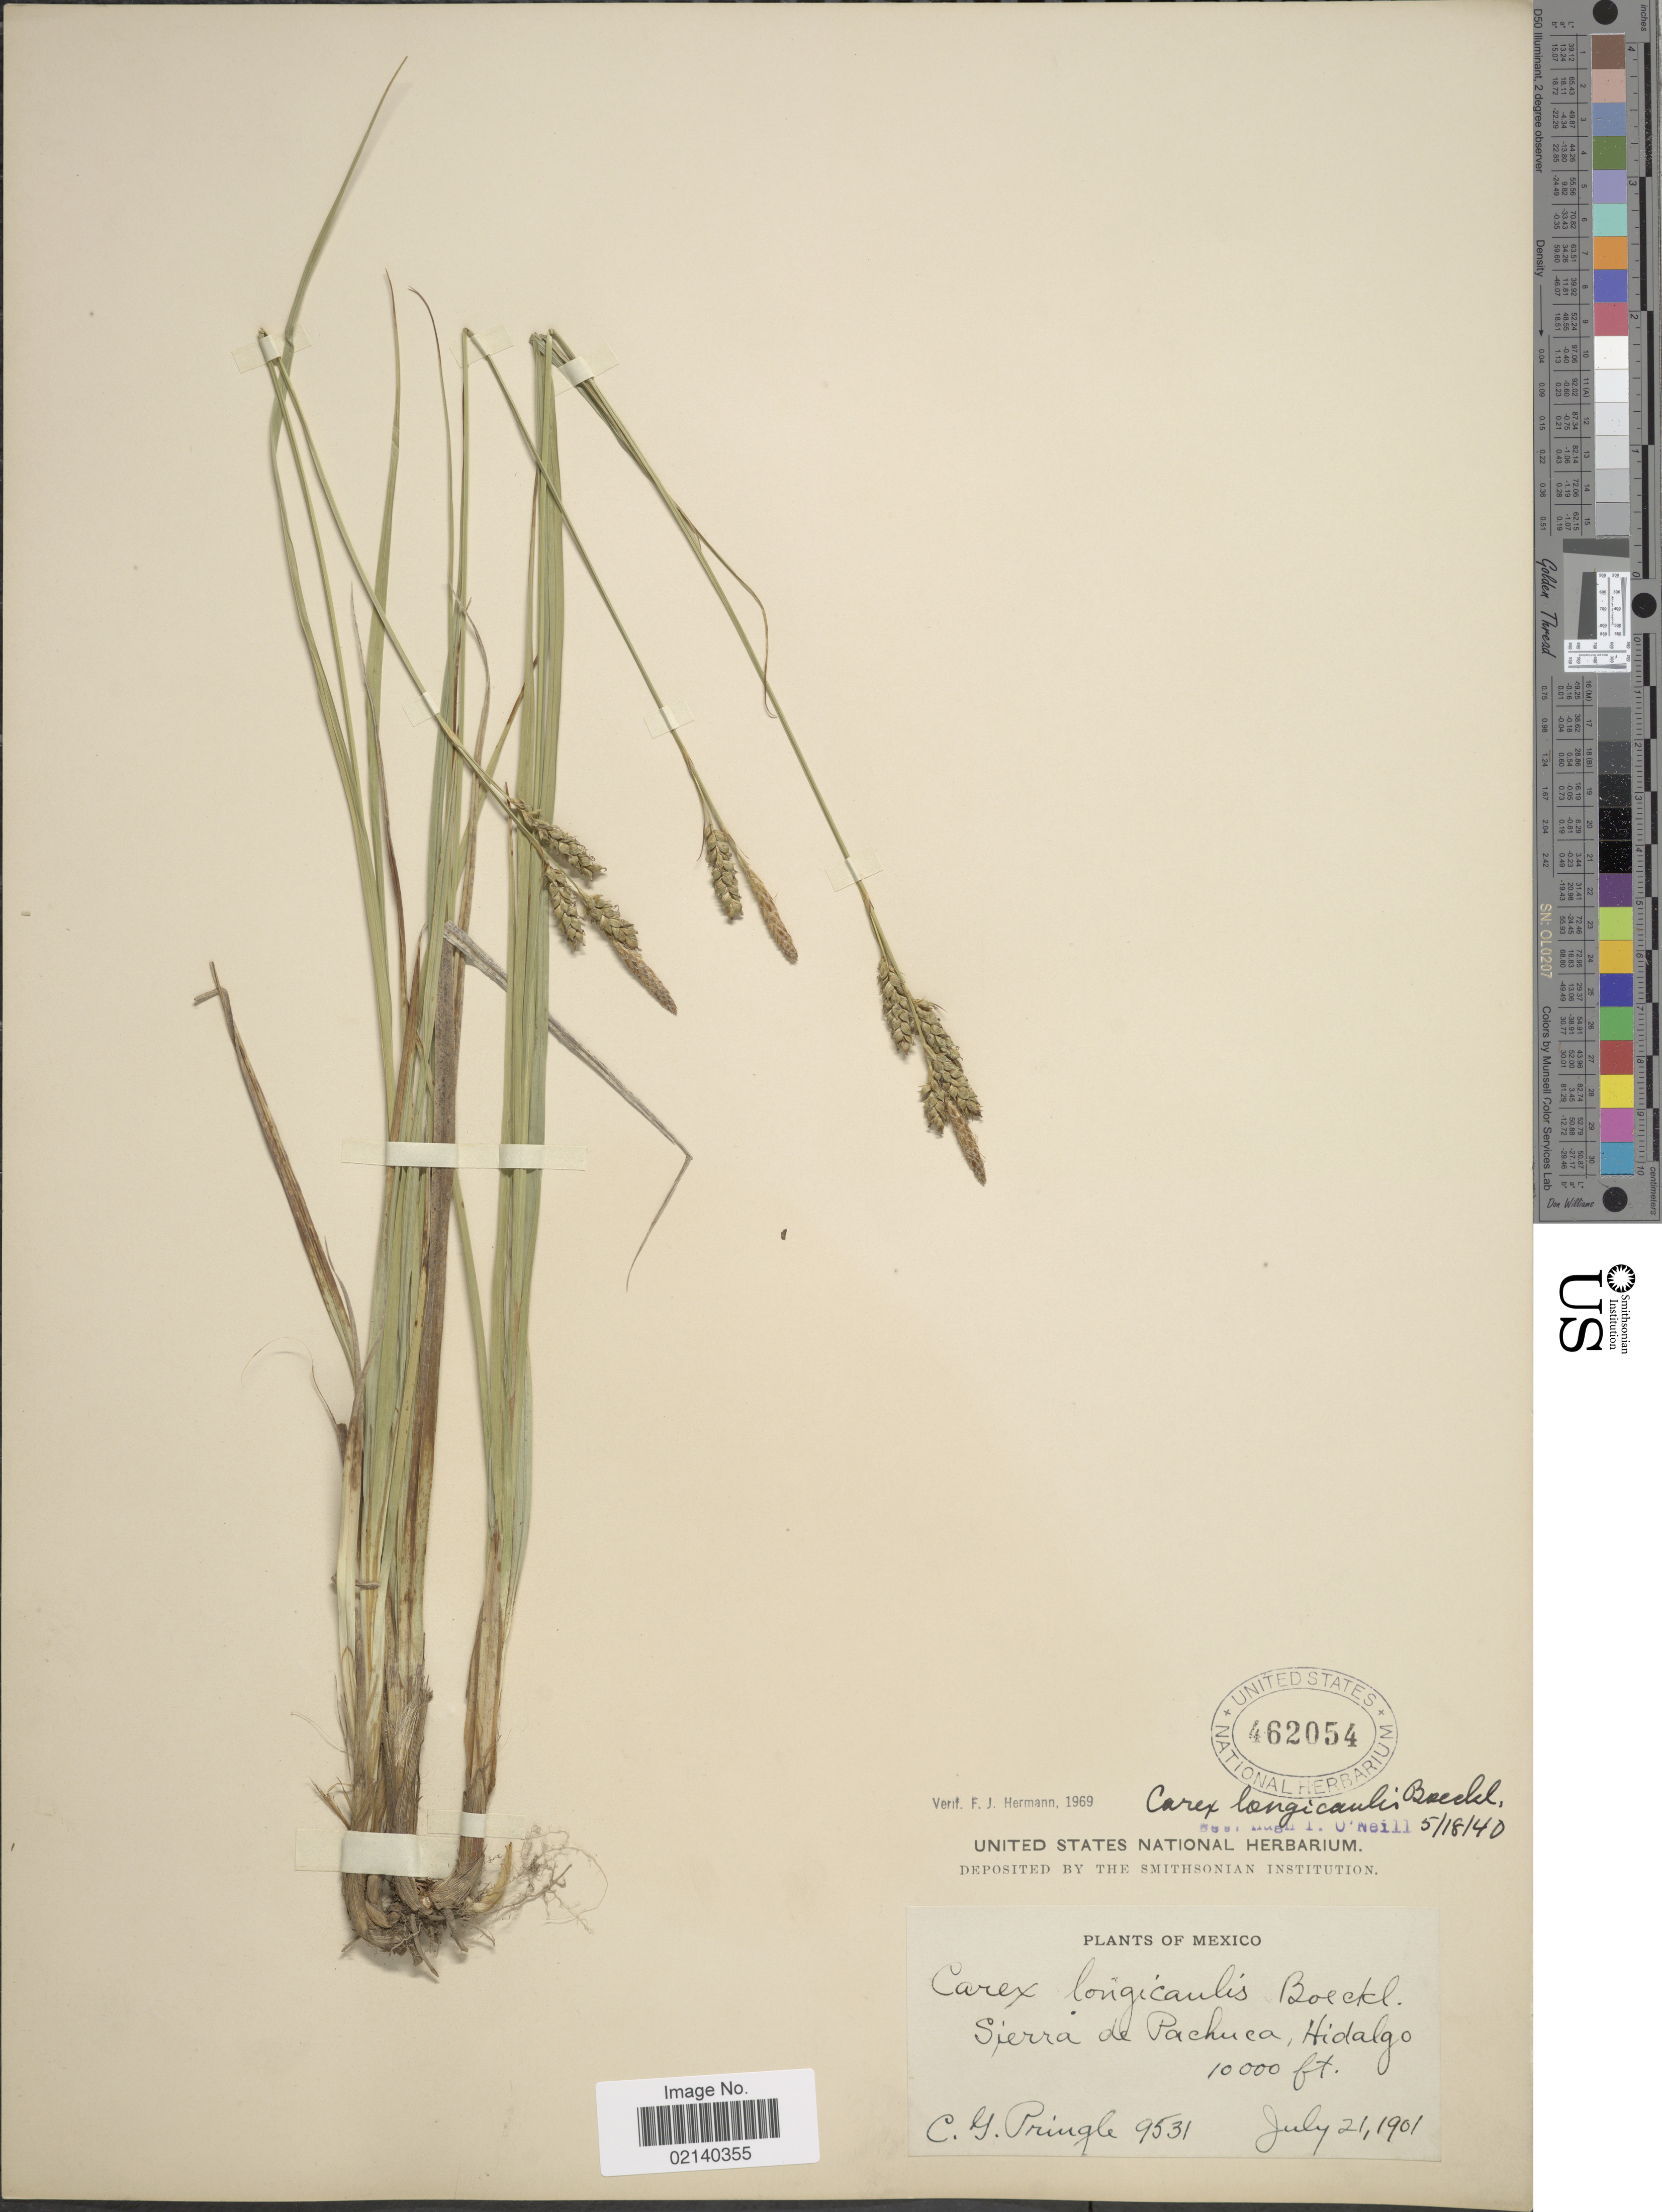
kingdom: Plantae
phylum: Tracheophyta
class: Liliopsida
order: Poales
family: Cyperaceae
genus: Carex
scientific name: Carex longicaulis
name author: Boeckeler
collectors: C. G. Pringle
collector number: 9531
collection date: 1901-07-21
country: Mexico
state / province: Hidalgo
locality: Sierra de Pachuca.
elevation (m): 3048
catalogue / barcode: US 462054